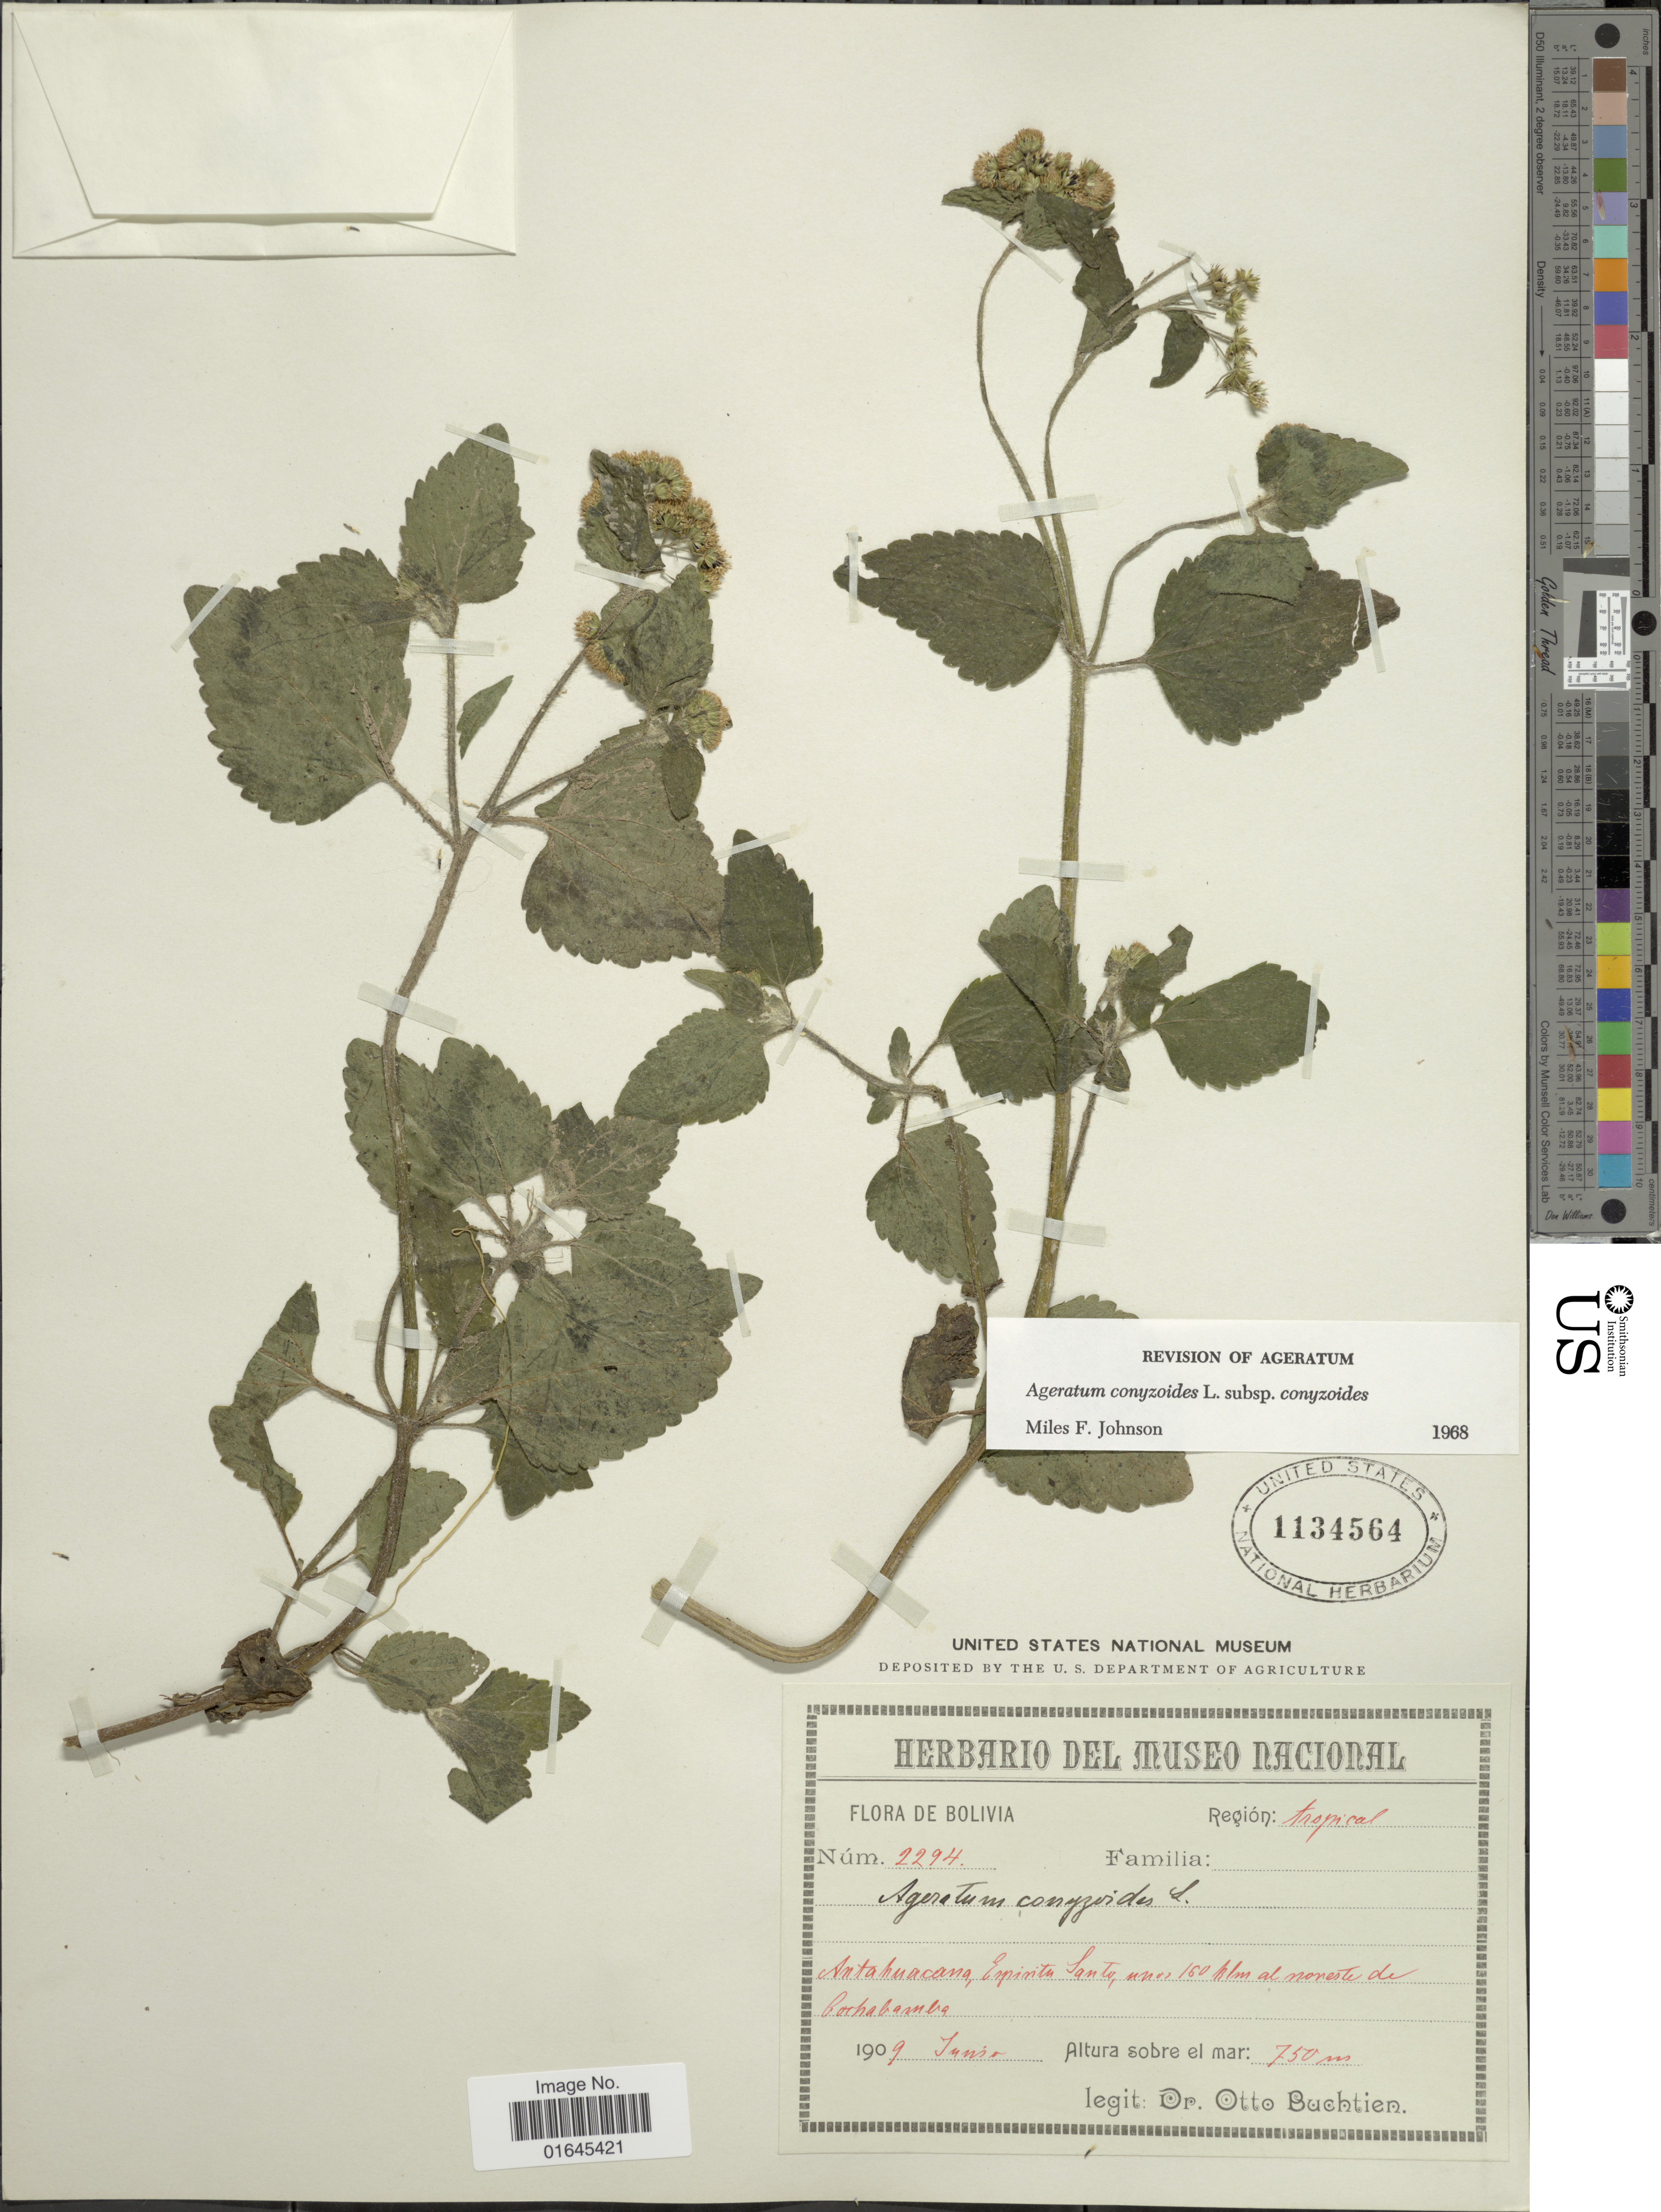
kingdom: Plantae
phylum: Tracheophyta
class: Magnoliopsida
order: Asterales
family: Asteraceae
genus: Ageratum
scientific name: Ageratum conyzoides subsp. conyzoides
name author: L.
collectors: O. Buchtien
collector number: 2294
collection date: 1909-06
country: Bolivia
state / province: Cochabamba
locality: Antahuacana, Espiritu Santo, unos 150 km al noreste de Cochabamba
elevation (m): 750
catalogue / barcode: US 1134564